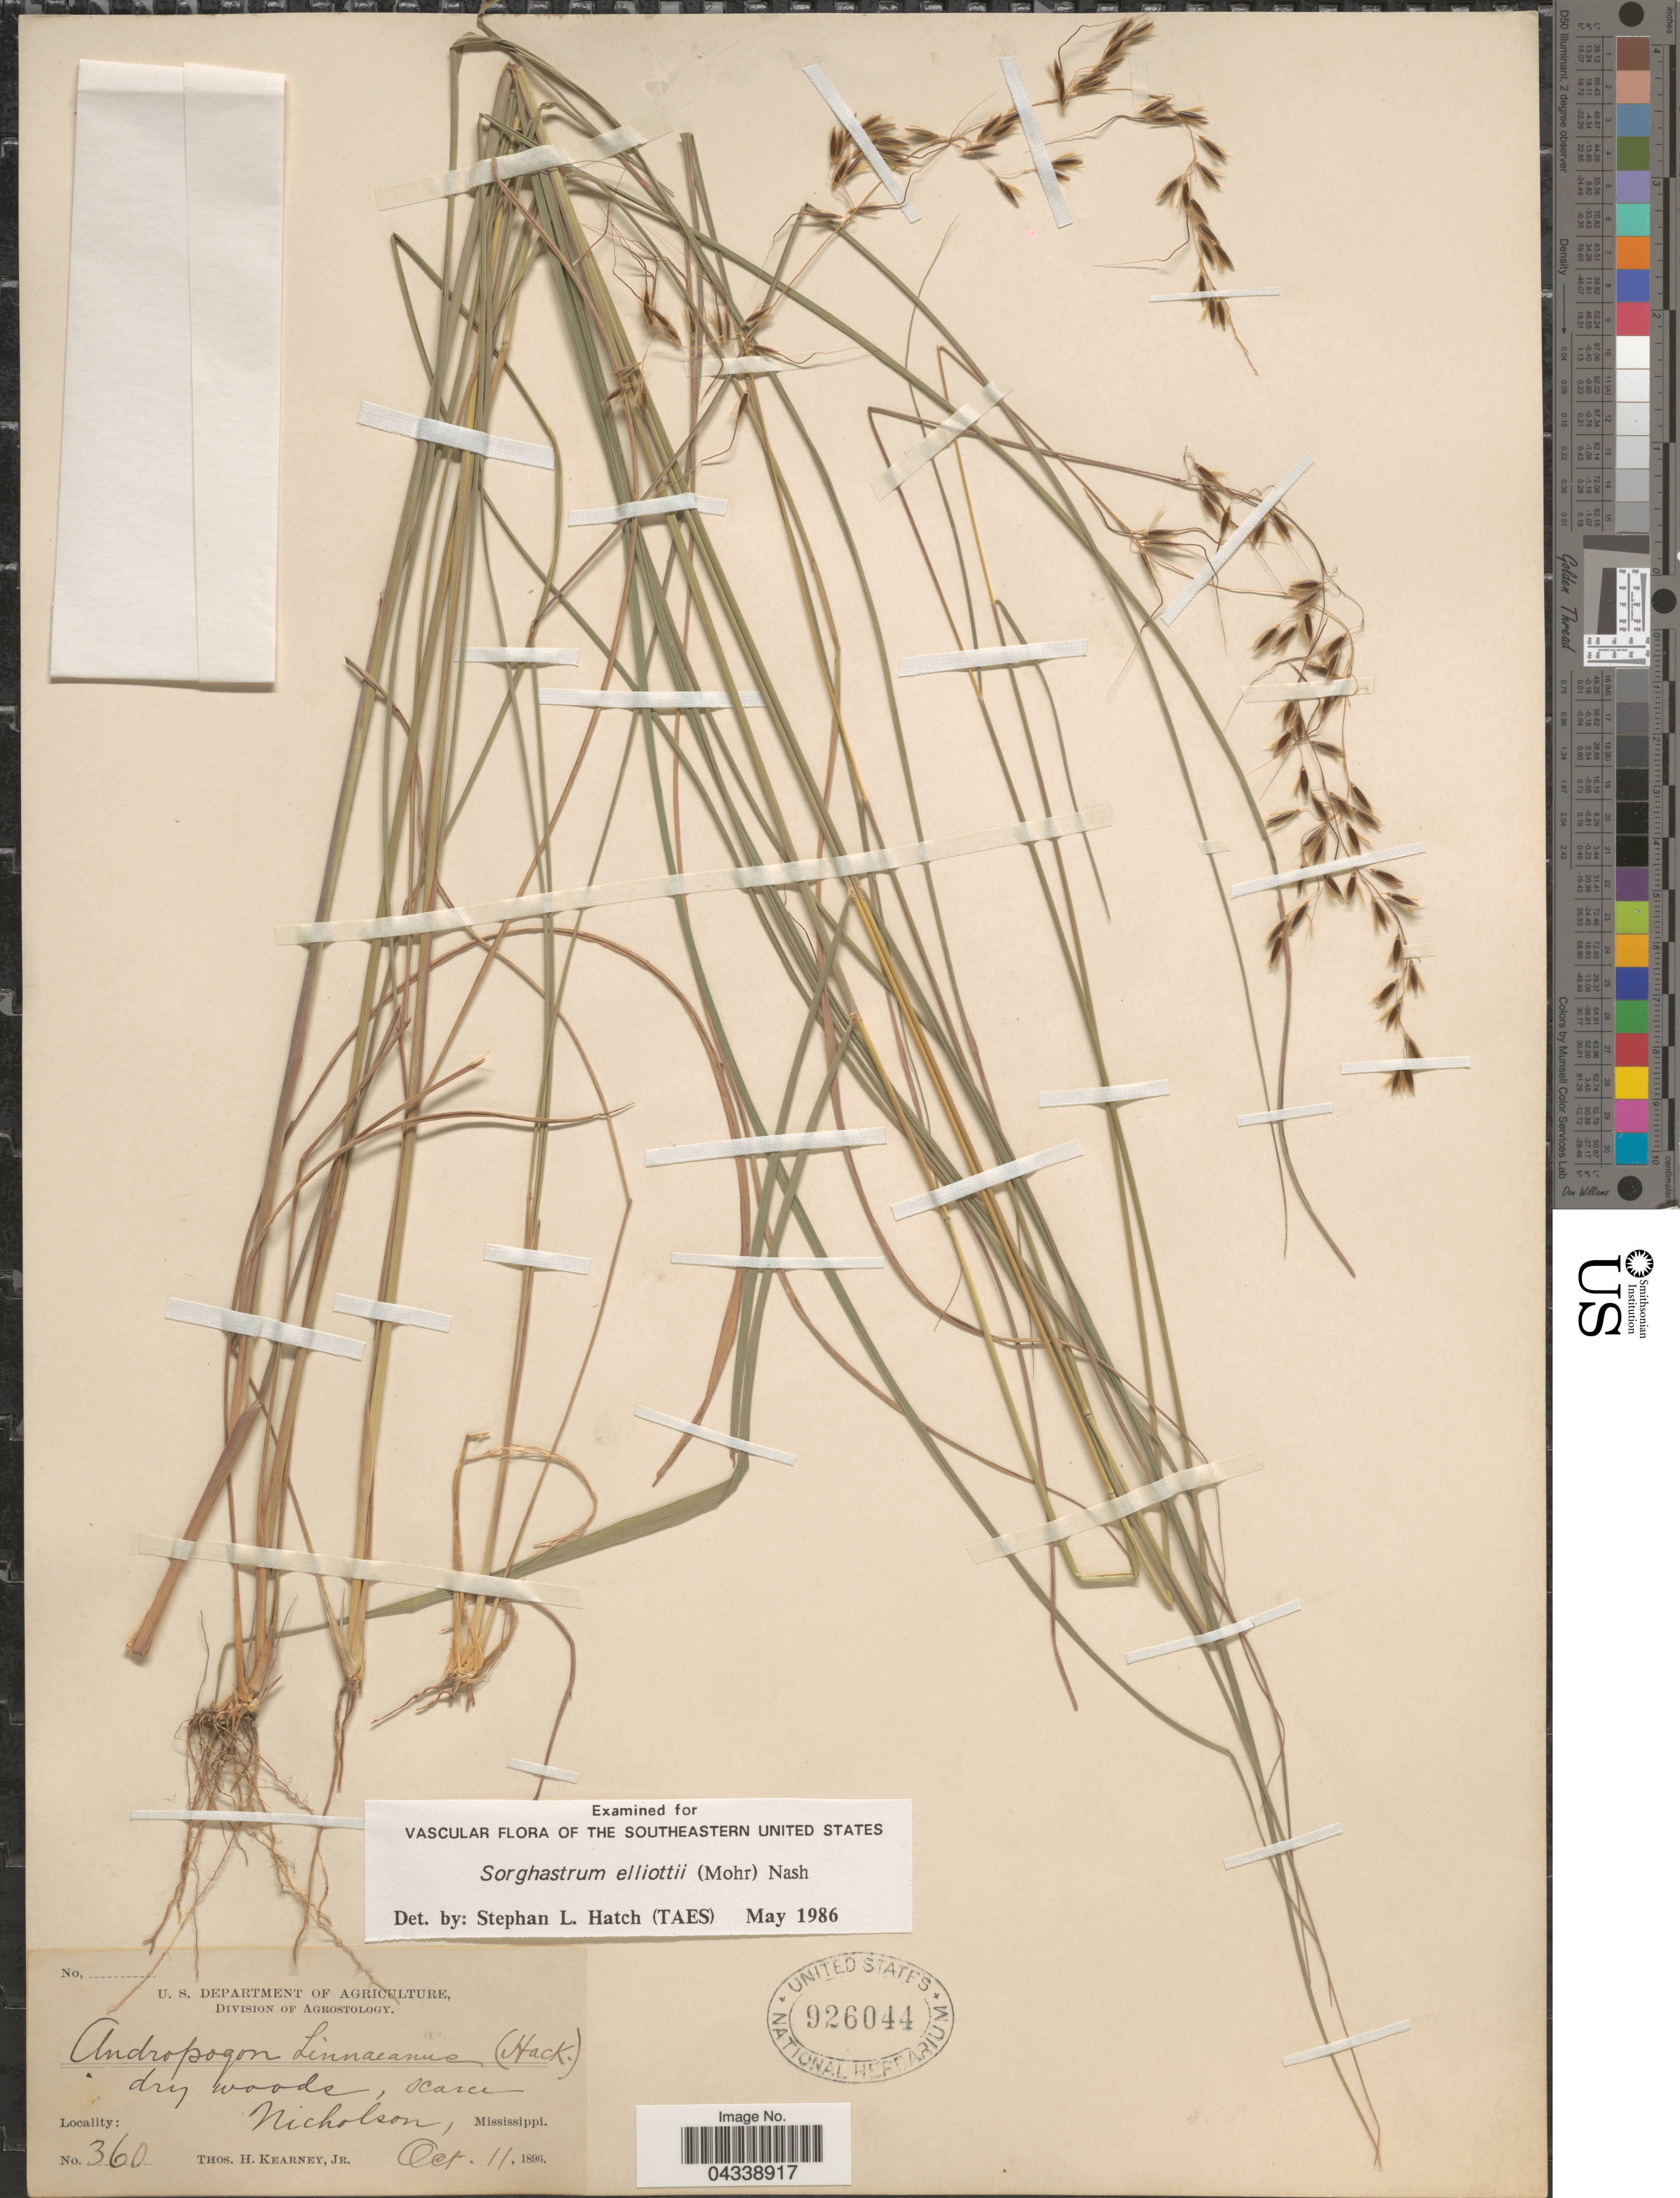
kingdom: Plantae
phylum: Tracheophyta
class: Liliopsida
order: Poales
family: Poaceae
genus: Sorghastrum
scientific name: Sorghastrum elliottii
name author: (C. Mohr) Nash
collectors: T. H. Kearney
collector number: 360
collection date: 1896-10-11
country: United States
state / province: Mississippi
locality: Nicholson.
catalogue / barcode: US 926044